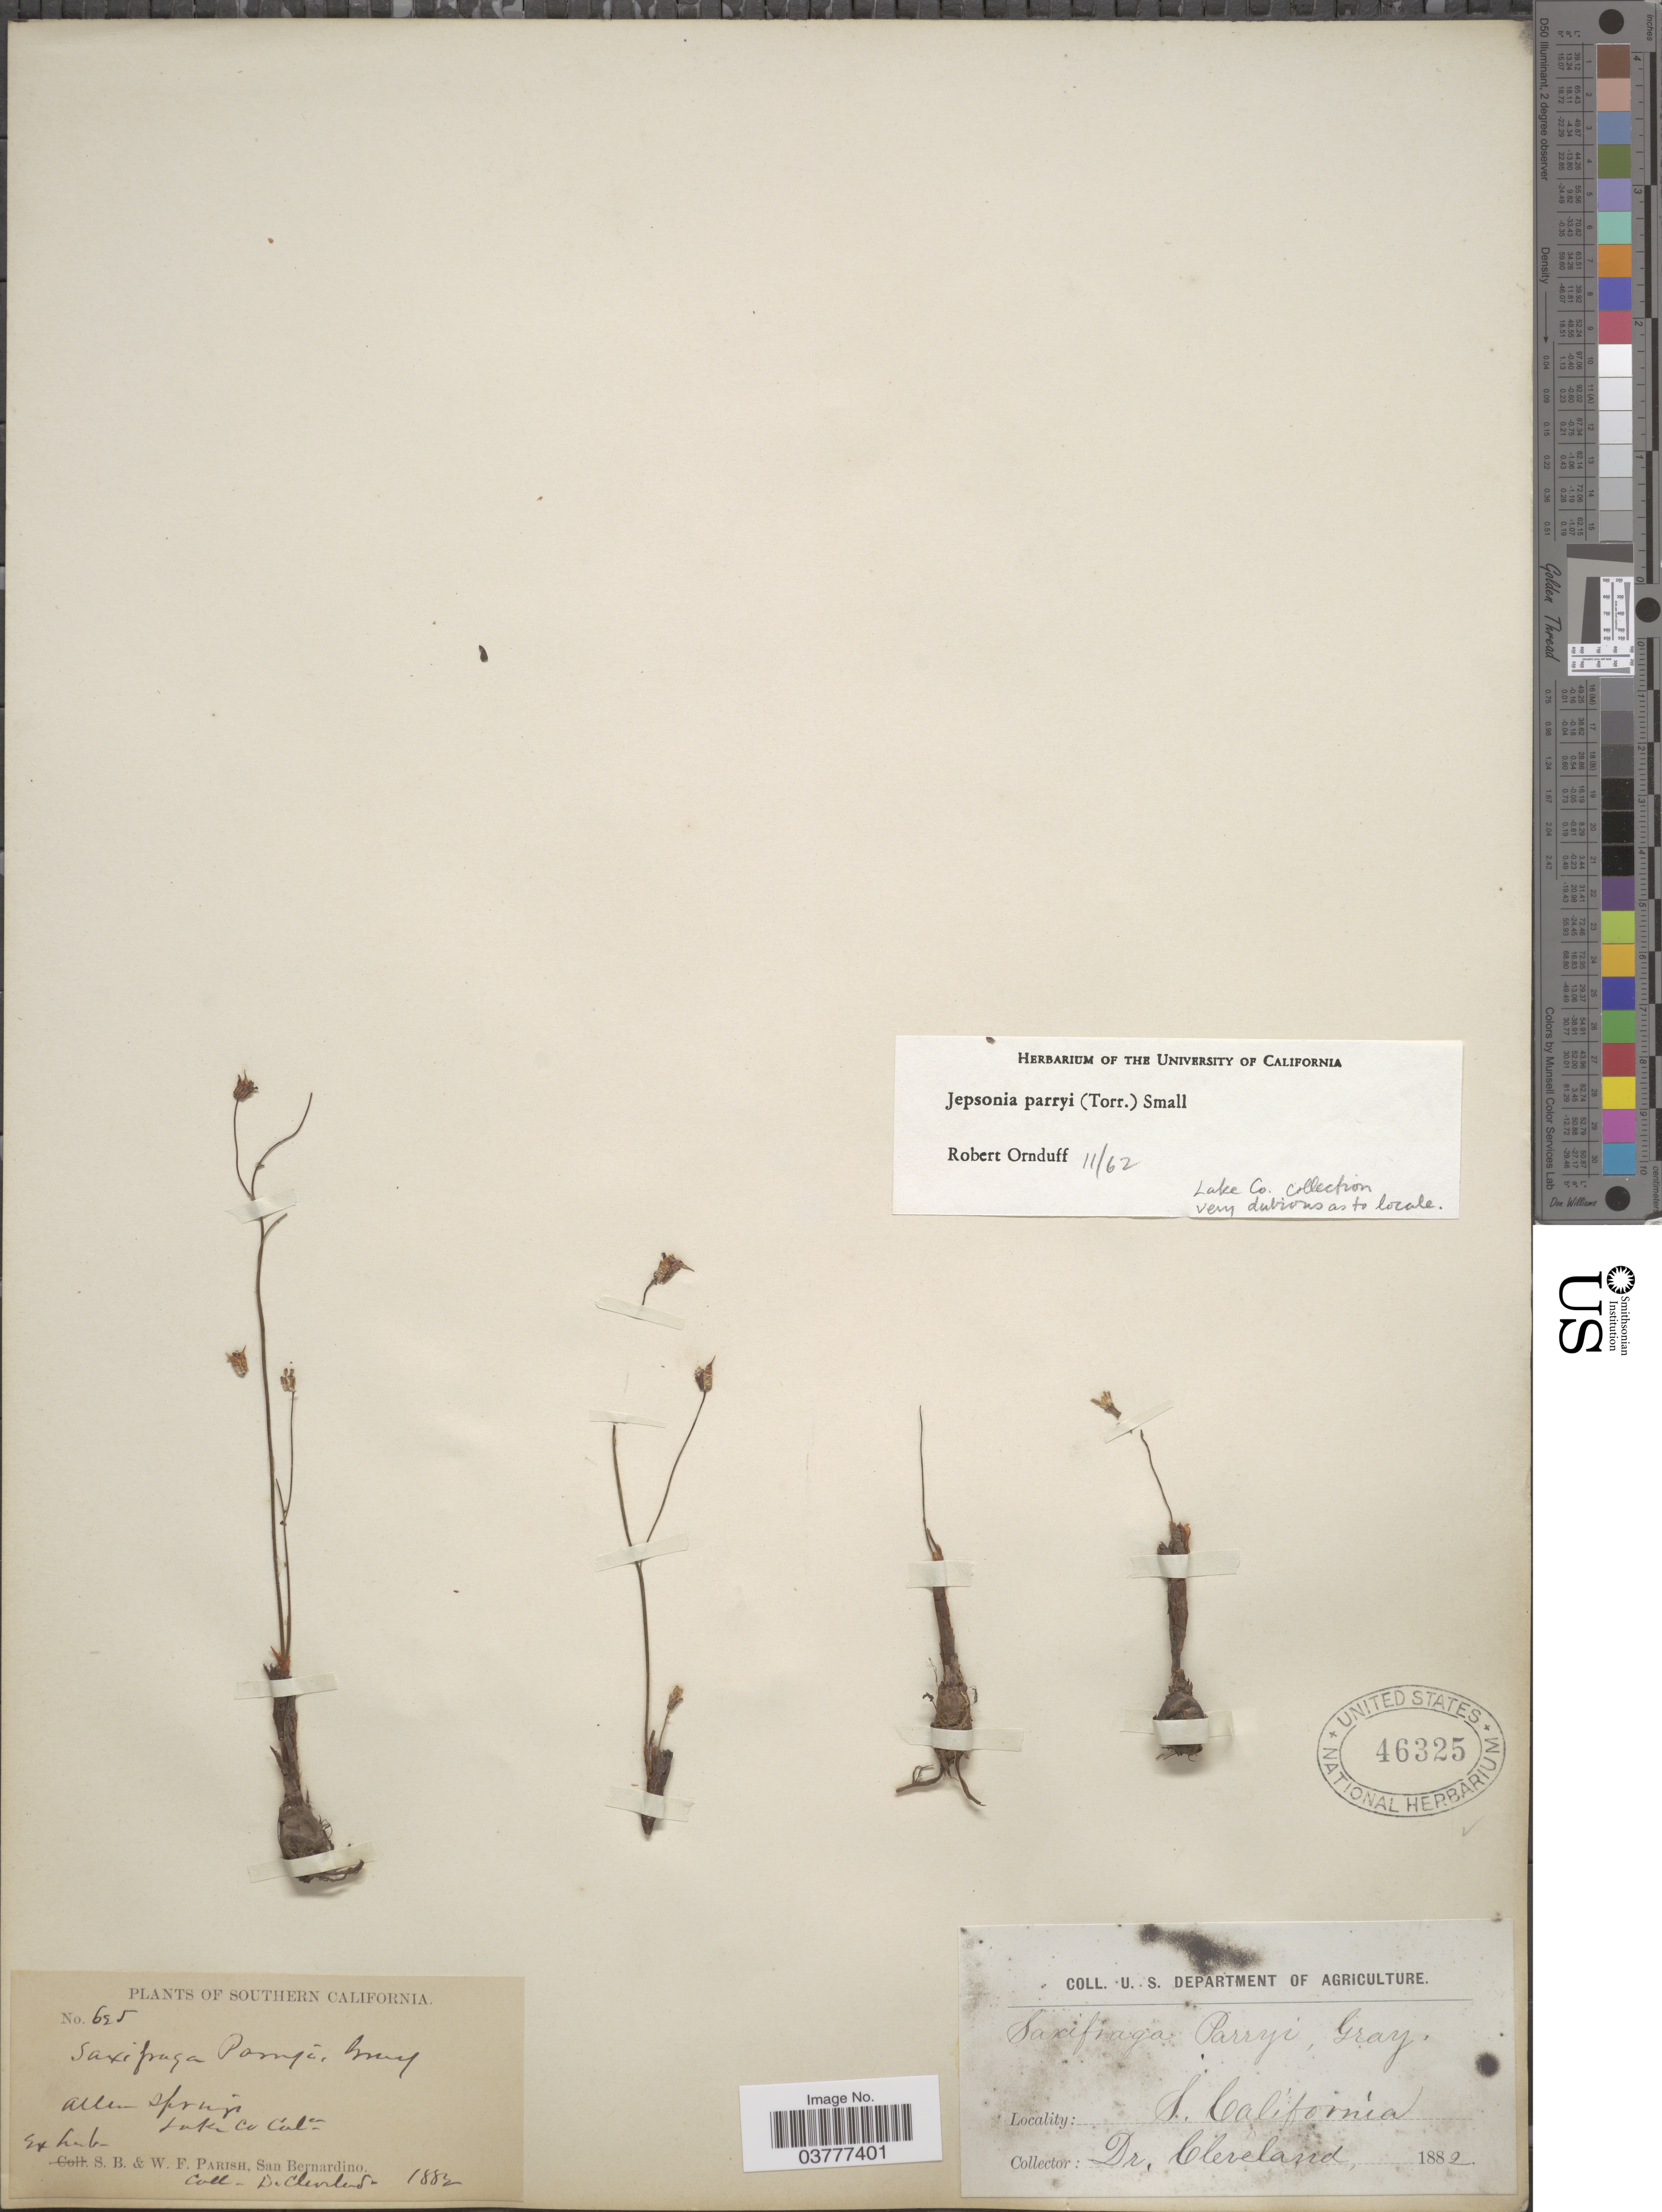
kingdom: Plantae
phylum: Tracheophyta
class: Magnoliopsida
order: Saxifragales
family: Saxifragaceae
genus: Jepsonia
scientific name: Jepsonia parryi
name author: (Torr.) Small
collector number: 625*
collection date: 1882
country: United States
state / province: California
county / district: Lake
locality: Southern California. Allen* Springs, Lake Co.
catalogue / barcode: US 46325